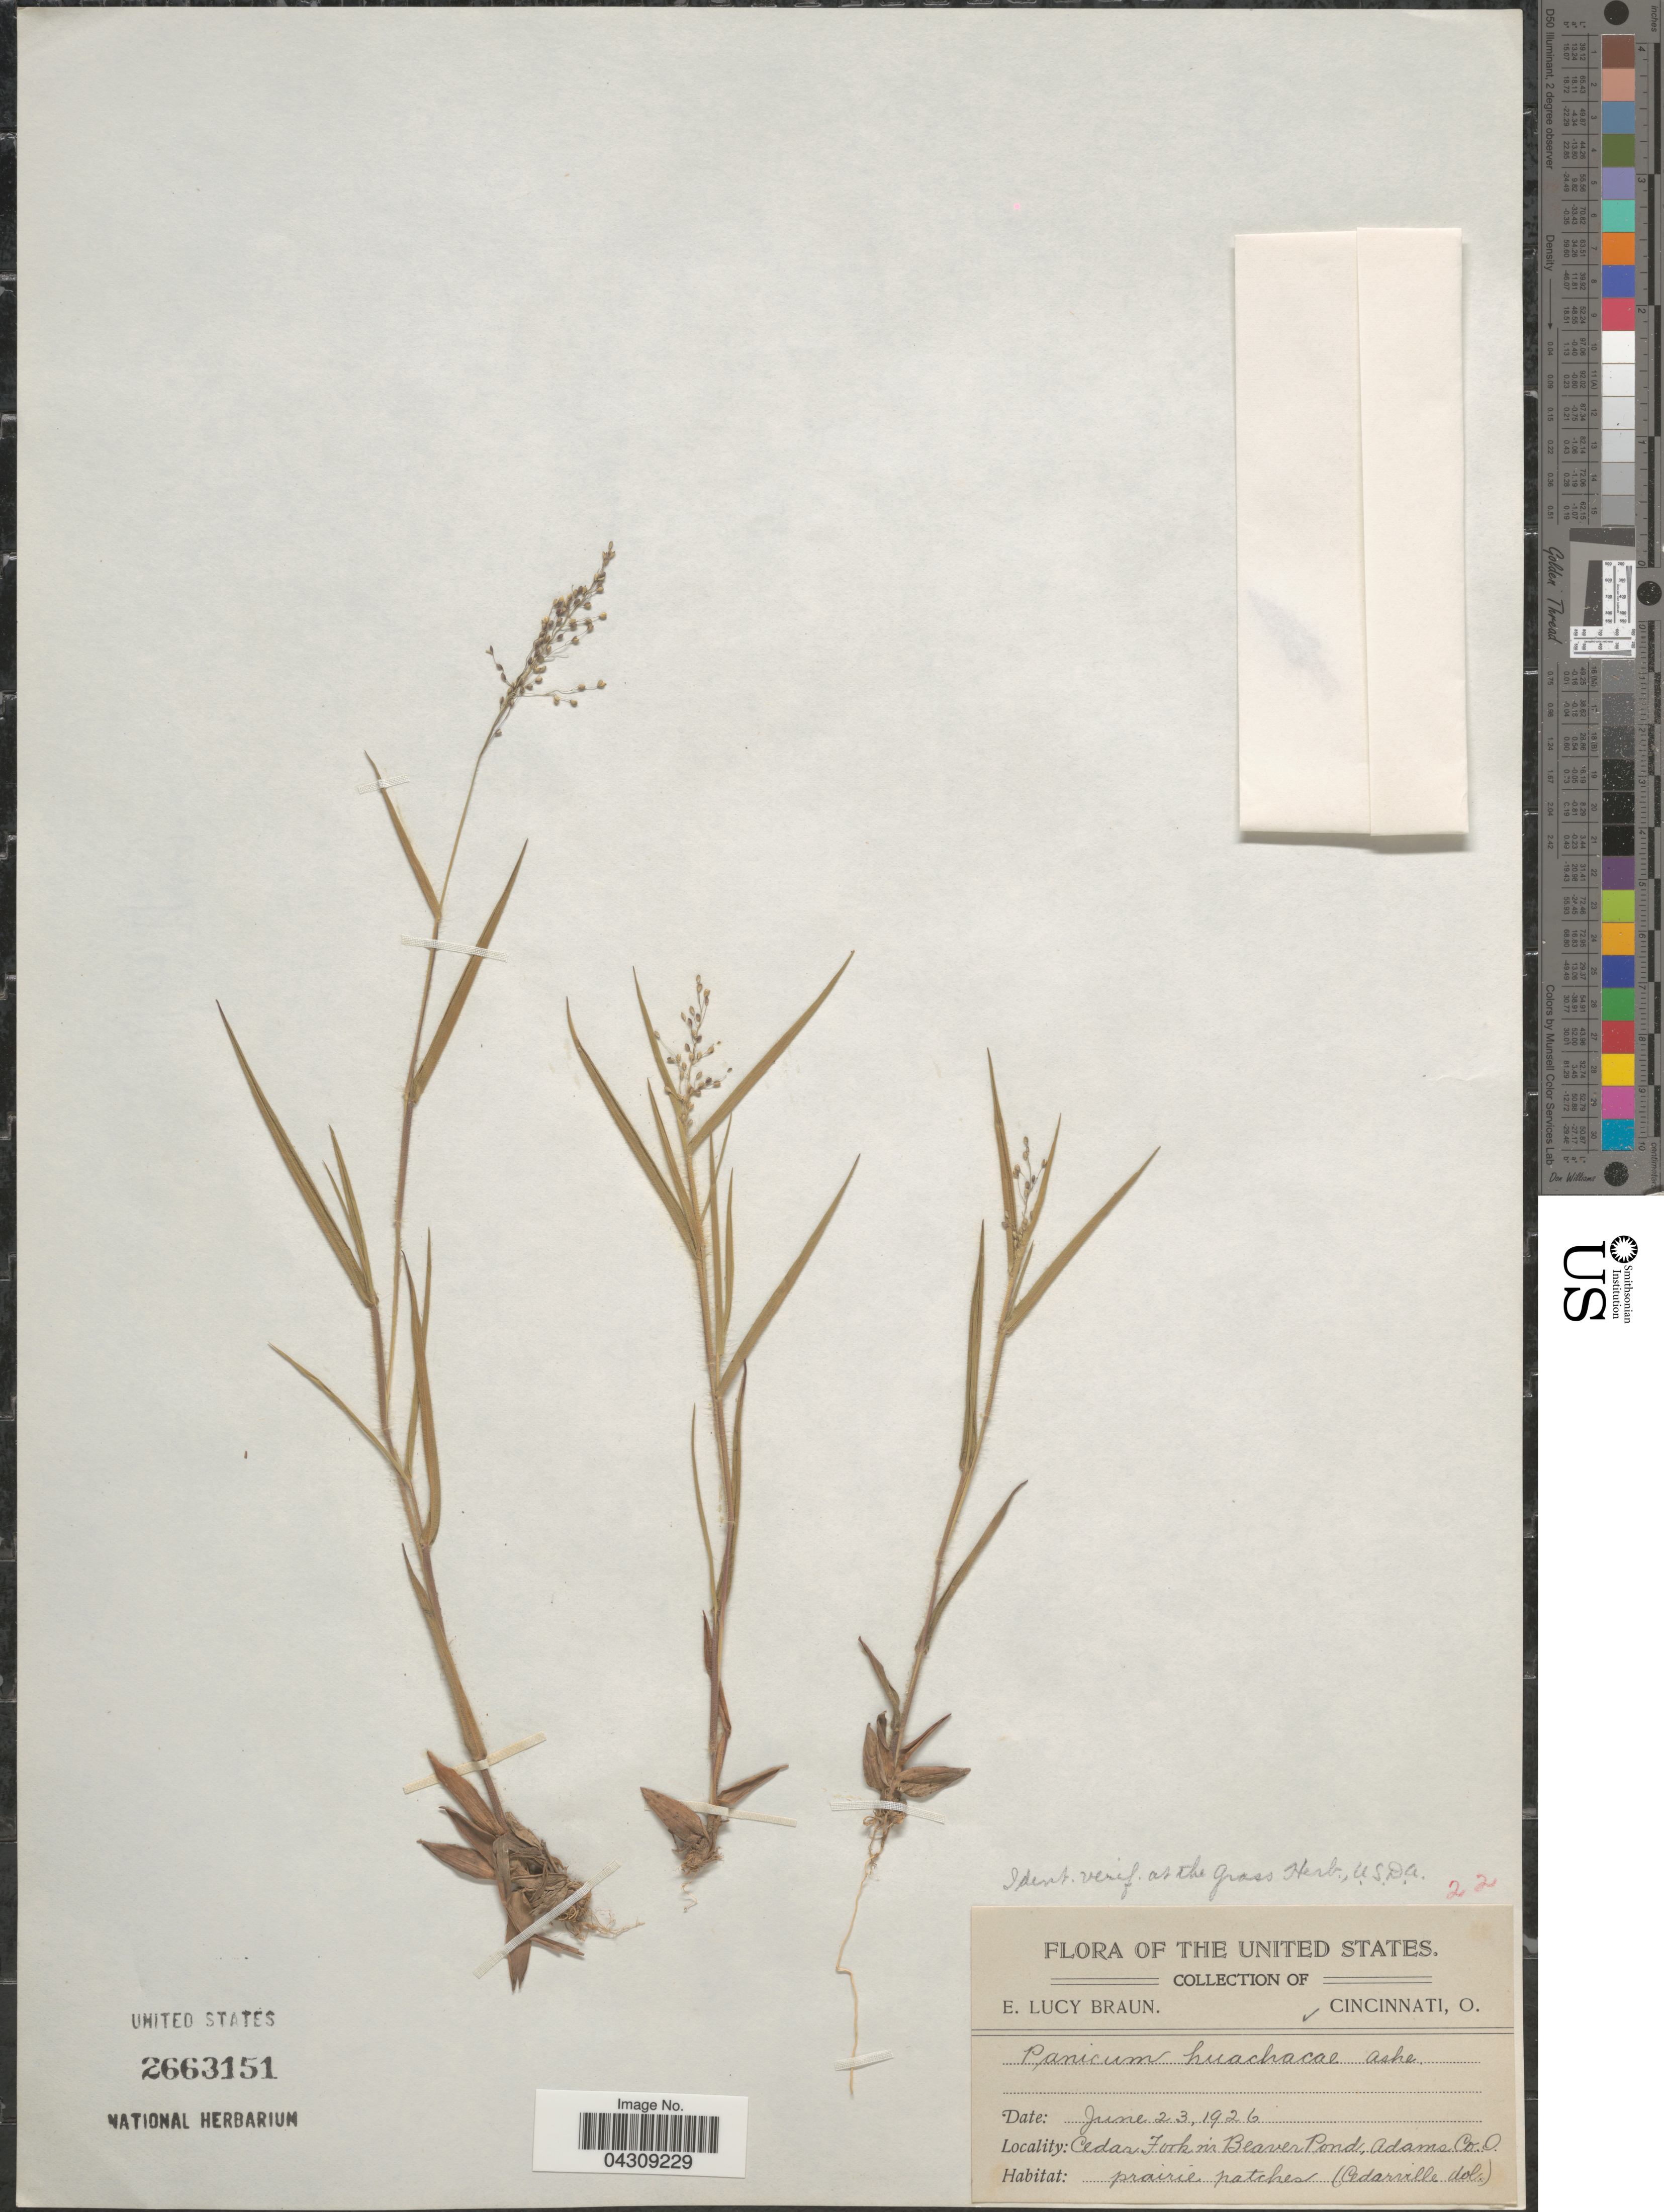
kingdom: Plantae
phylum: Tracheophyta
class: Liliopsida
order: Poales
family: Poaceae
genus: Dichanthelium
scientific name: Dichanthelium acuminatum var. acuminatum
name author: (Sw.) Gould & C.A. Clark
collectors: E. L. Braun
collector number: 22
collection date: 1926-06-23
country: United States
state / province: Ohio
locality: Cedar Fork in Beaver Pond, Adams Co. Prairie patches (Cedarville dol.).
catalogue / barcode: US 2663151